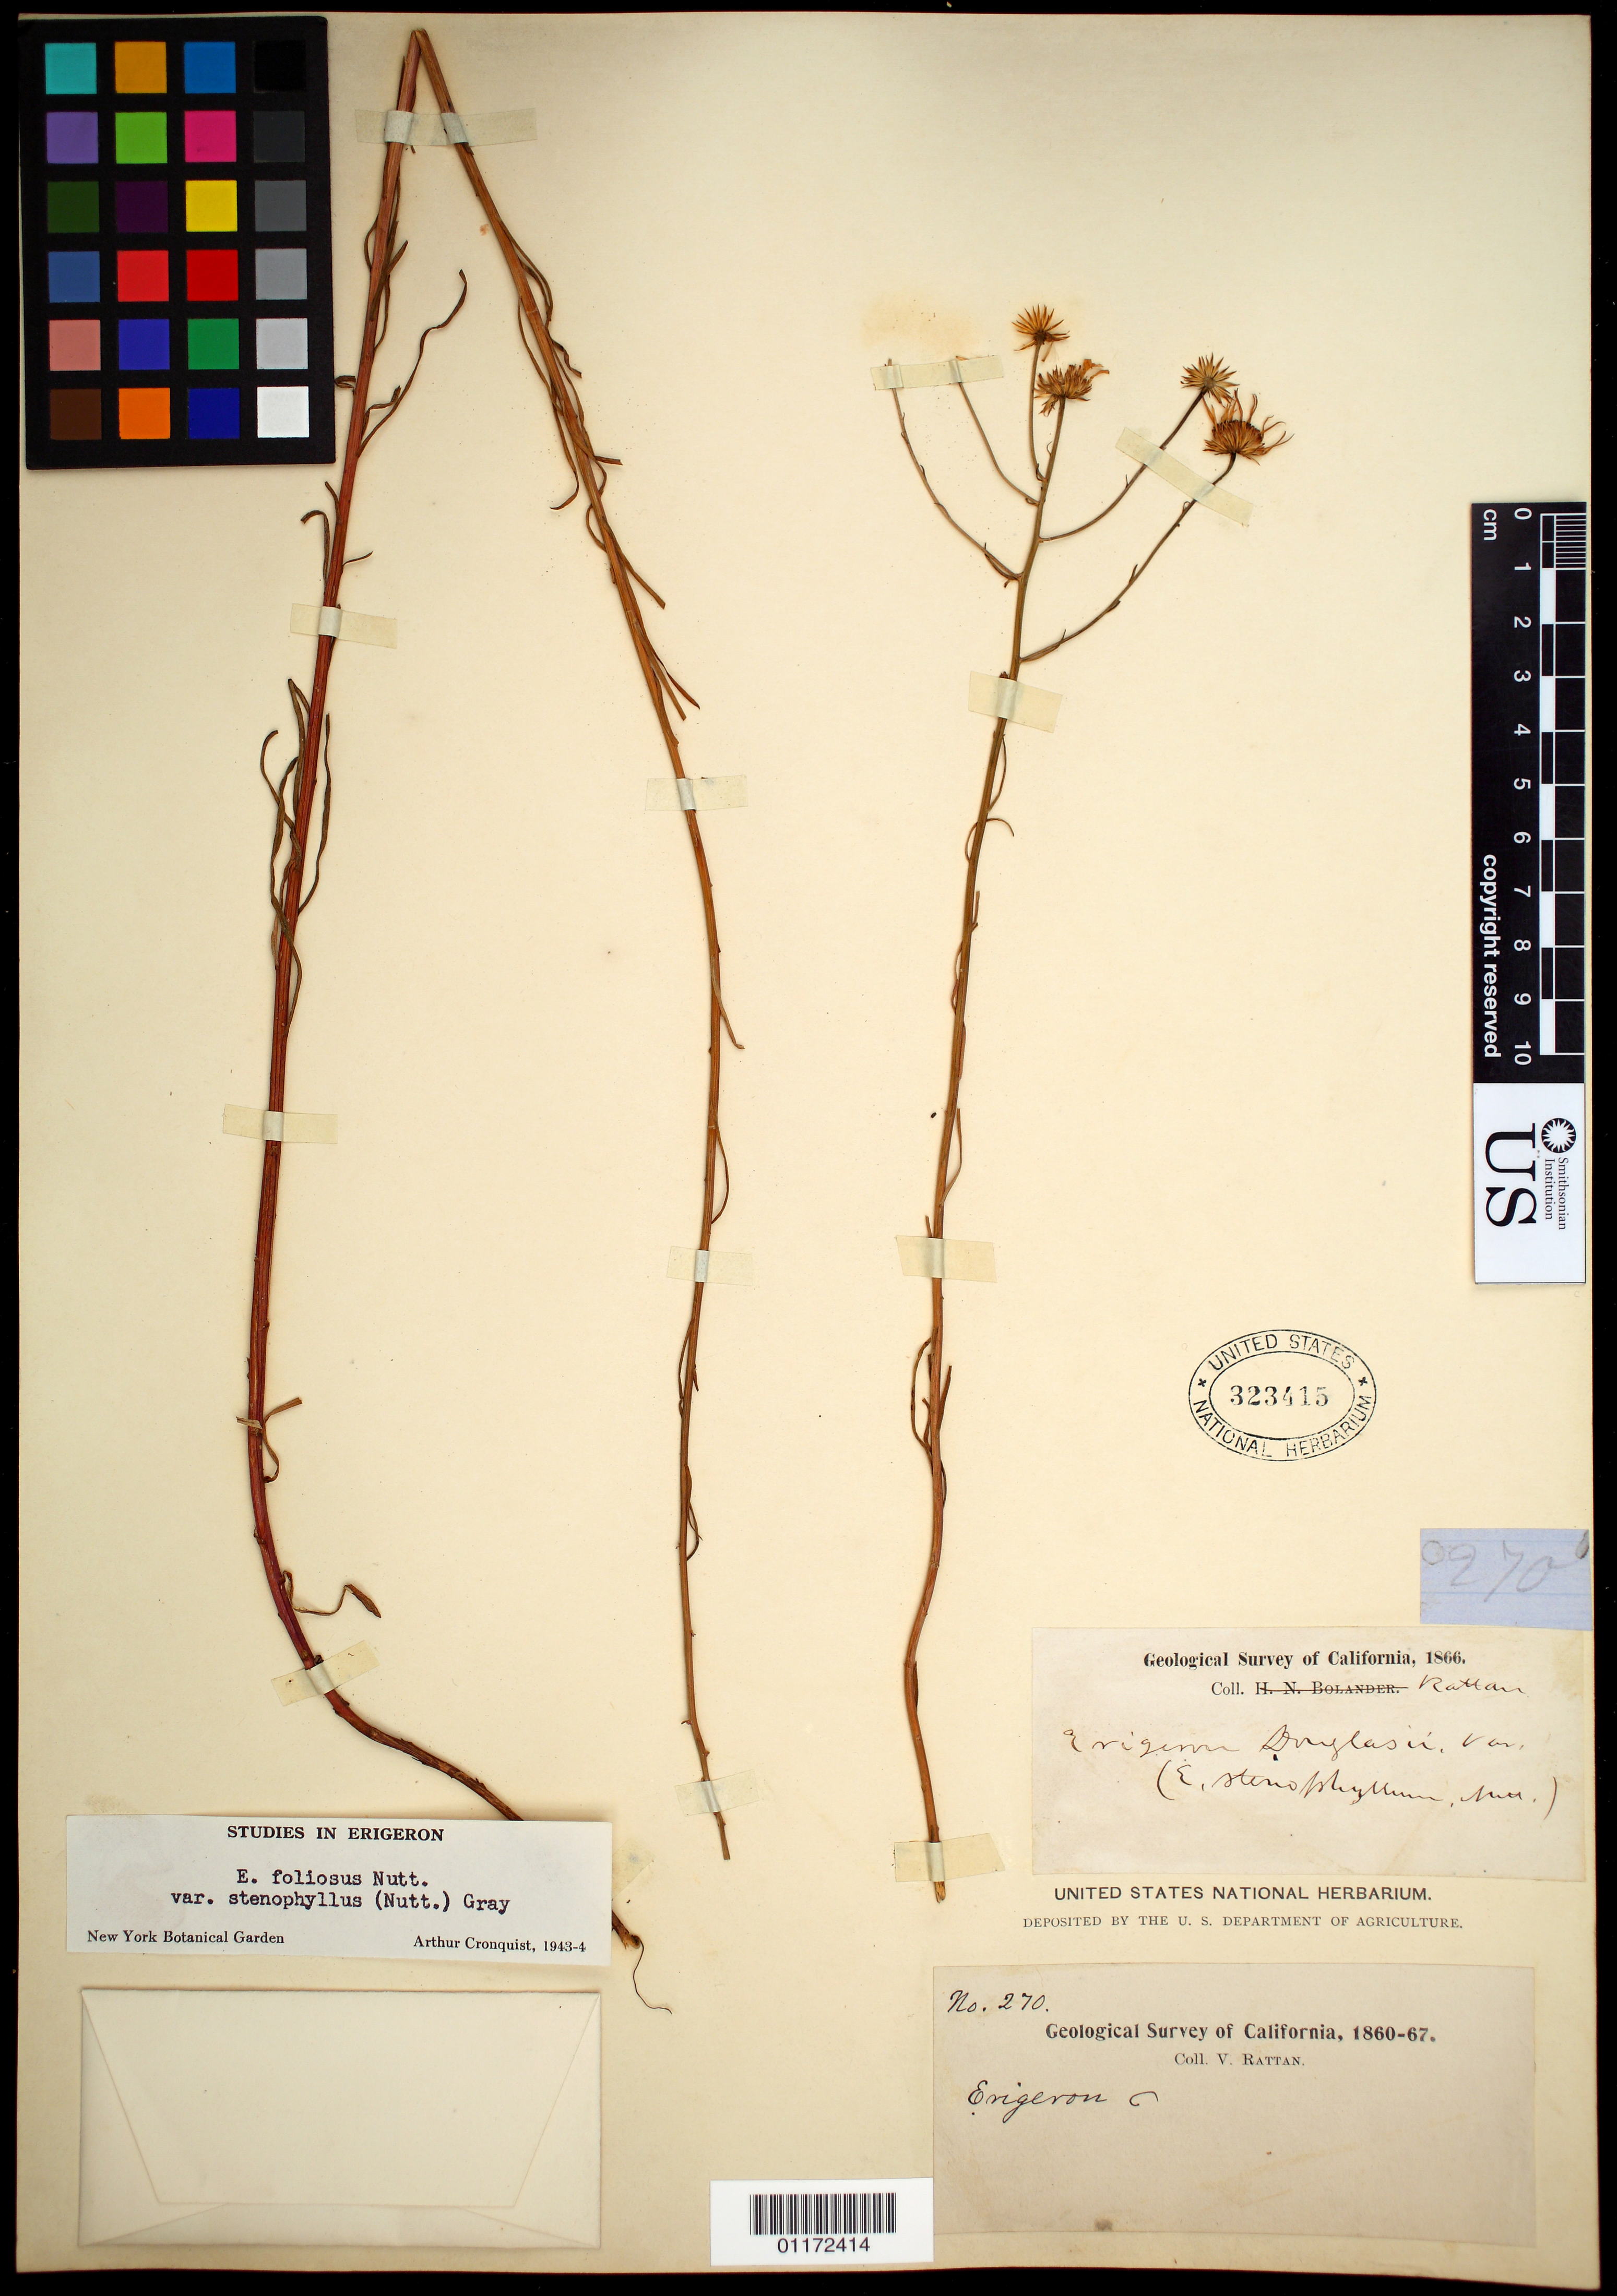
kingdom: Plantae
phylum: Tracheophyta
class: Magnoliopsida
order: Asterales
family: Asteraceae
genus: Erigeron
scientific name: Erigeron foliosus var. stenophyllus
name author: Nutt.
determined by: Cronquist, A. J.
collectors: V. Rattan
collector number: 270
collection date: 1860/1866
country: United States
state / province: California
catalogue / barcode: US 323415